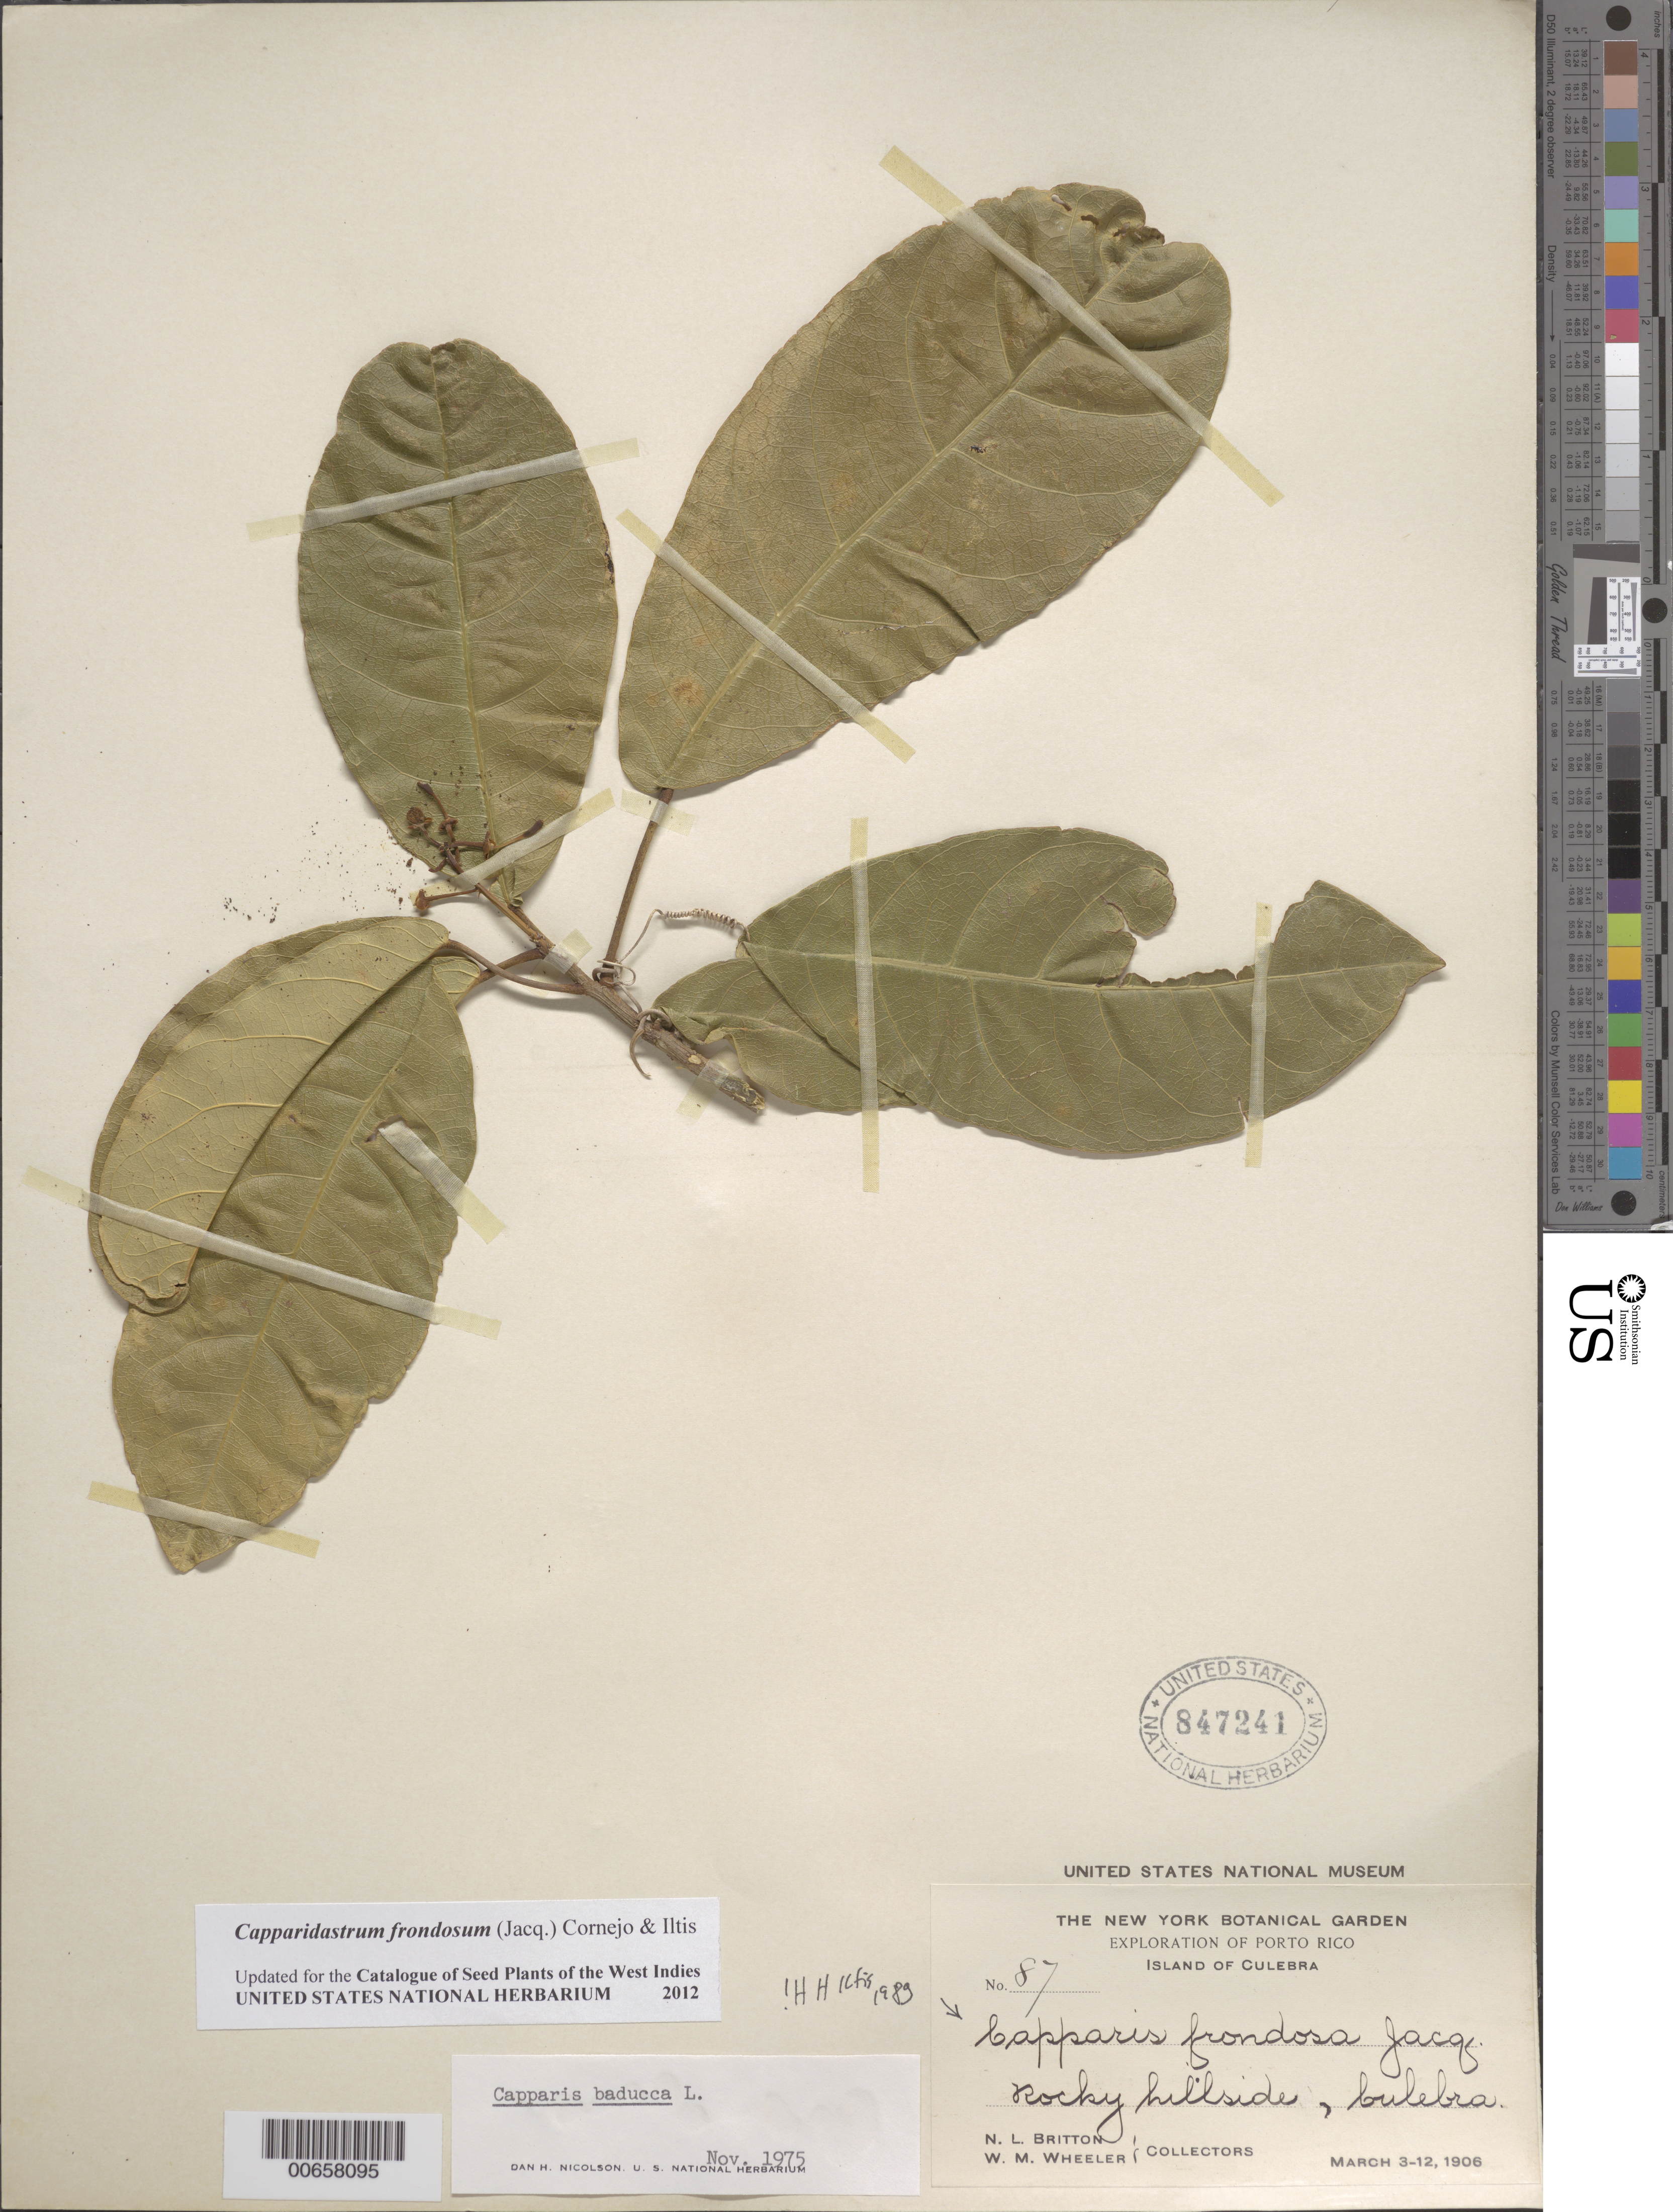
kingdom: Plantae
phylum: Tracheophyta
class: Magnoliopsida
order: Brassicales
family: Capparaceae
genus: Capparis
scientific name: Capparis baducca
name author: L.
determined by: Nicolson, Dan H.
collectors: N. Britton & W. Wheeler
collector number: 87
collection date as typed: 03 Mar 1906 to 12 Mar 1906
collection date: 1906-03-03/1906-03-12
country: Puerto Rico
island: Culebra Island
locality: Culebra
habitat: Rocky hillside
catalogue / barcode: US 847241